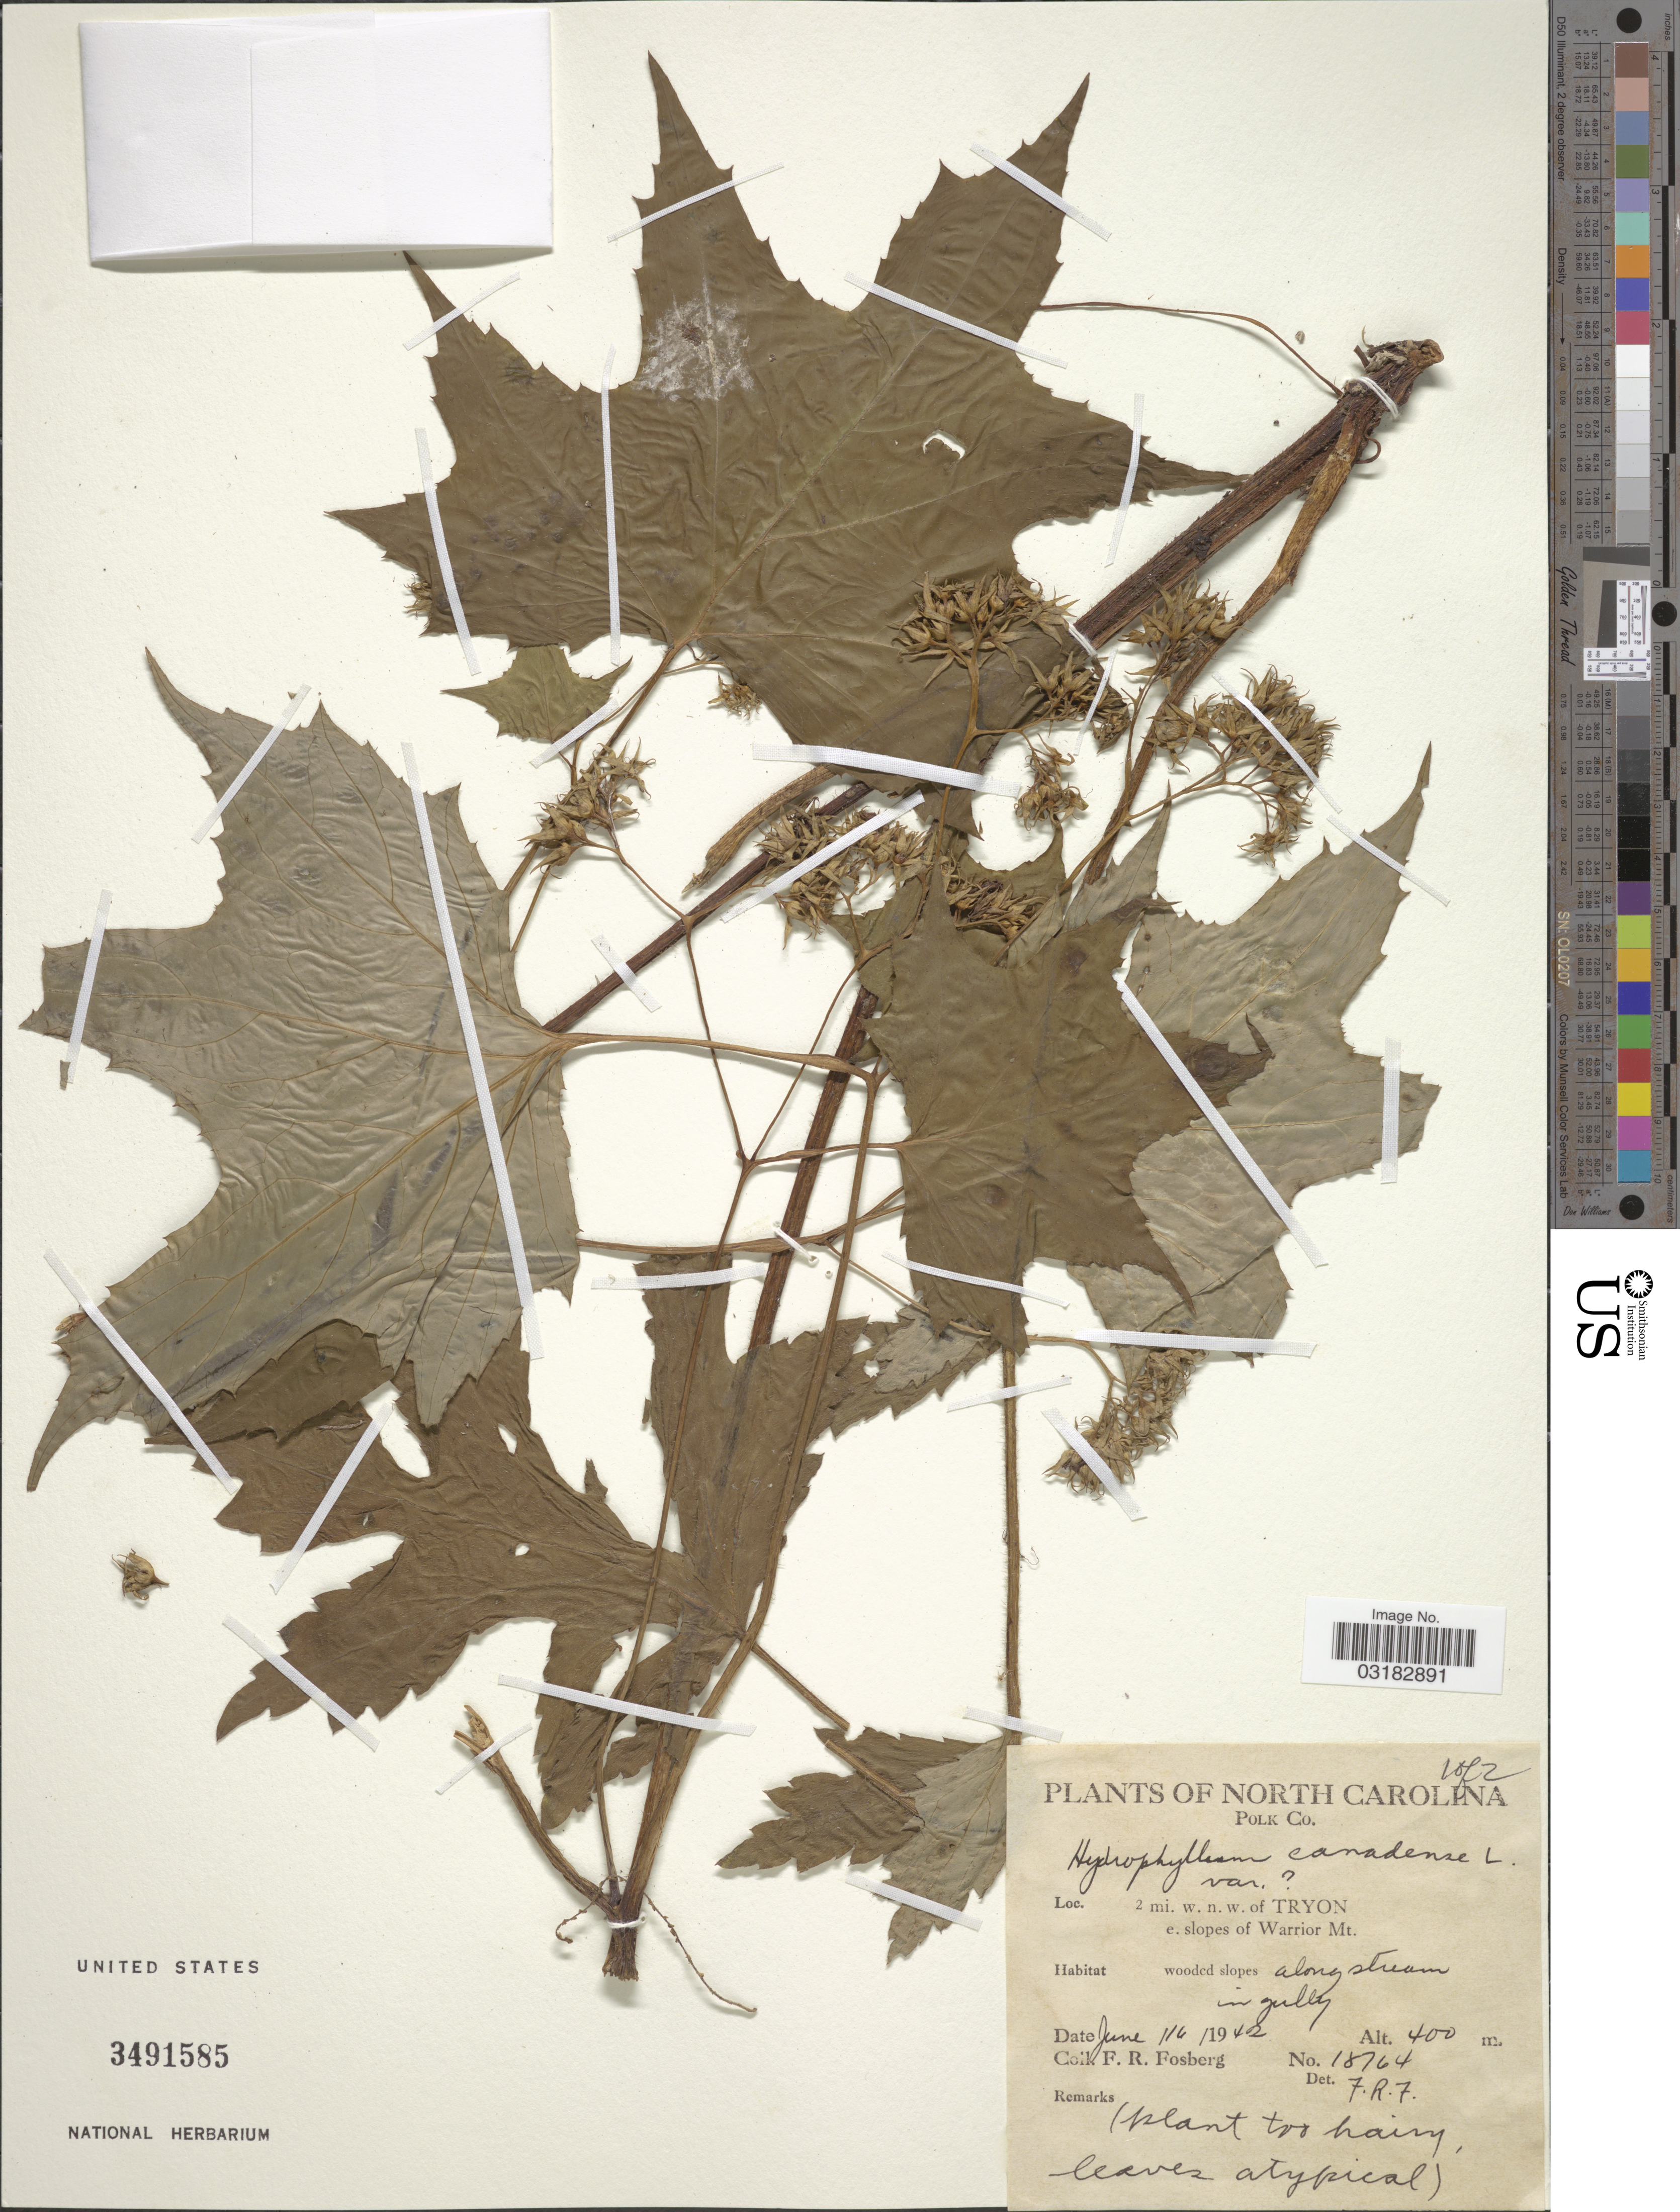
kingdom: Plantae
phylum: Tracheophyta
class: Magnoliopsida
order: Boraginales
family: Hydrophyllaceae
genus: Hydrophyllum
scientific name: Hydrophyllum canadense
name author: L.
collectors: F. R. Fosberg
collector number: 18764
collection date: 1942-06-11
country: United States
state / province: North Carolina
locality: Polk. Co. 2 mi. w. n. w. of Tryon e. slopes of Warrior Mt.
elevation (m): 400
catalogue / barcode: US 3491585